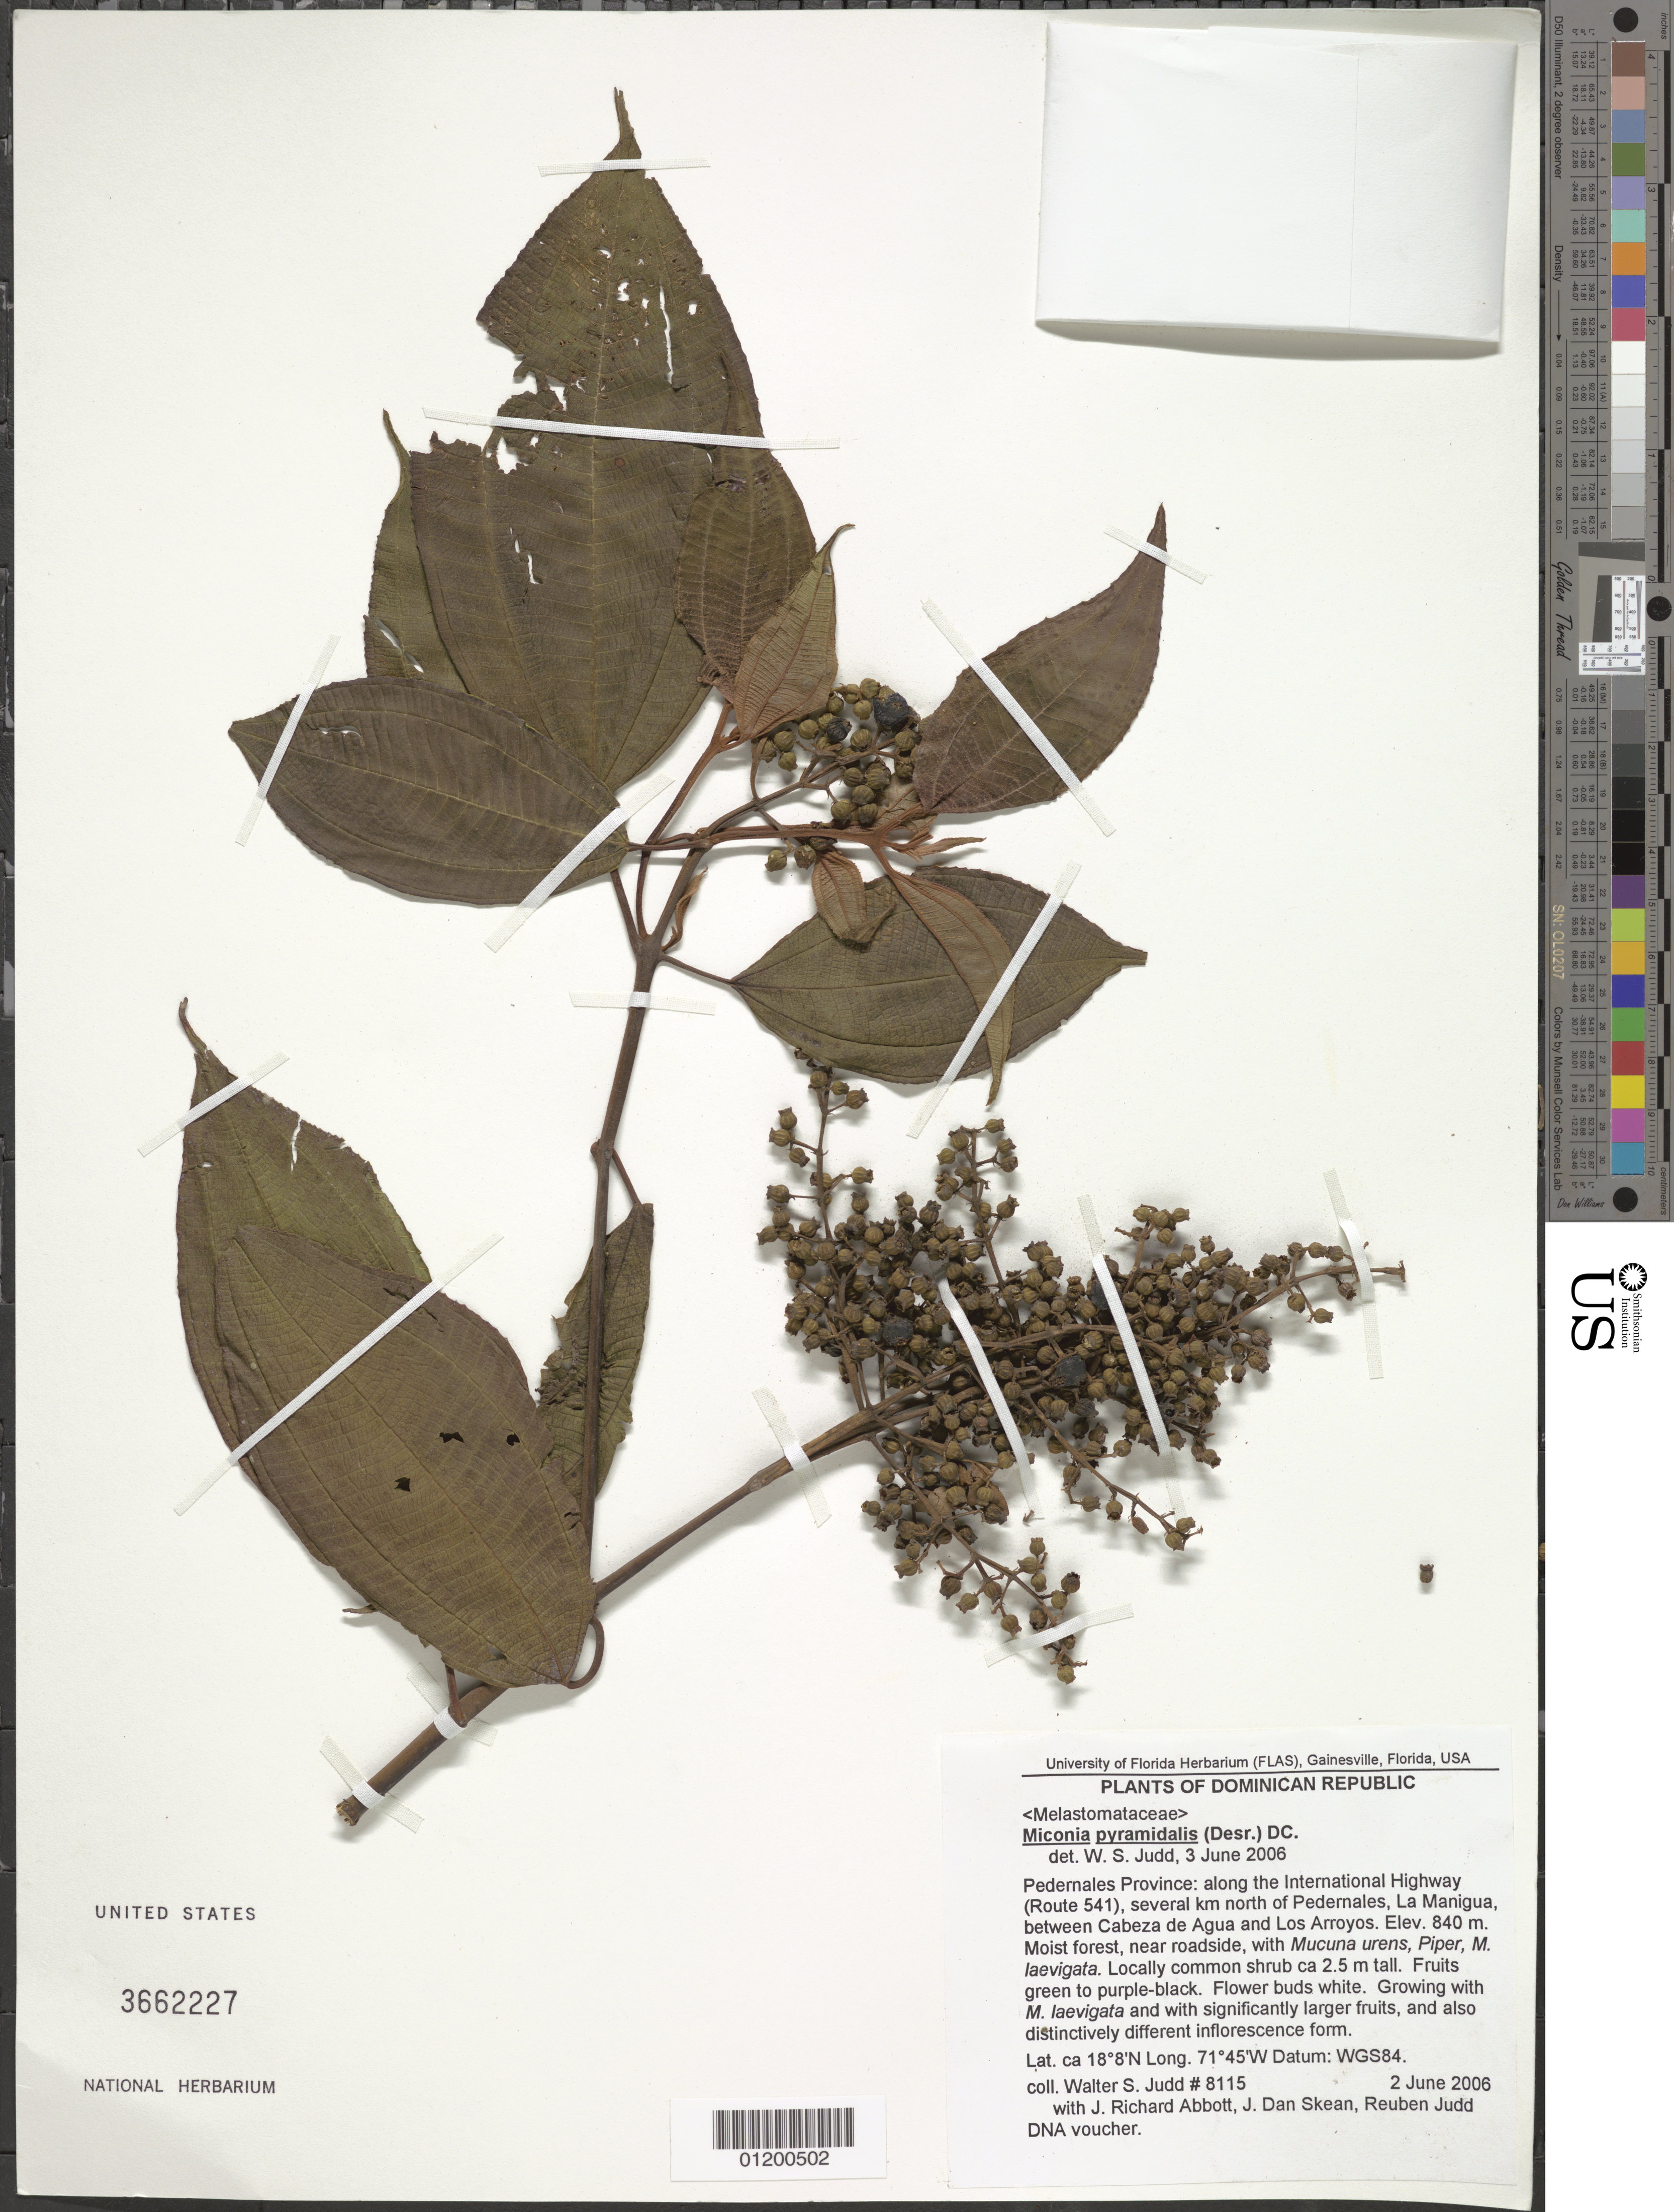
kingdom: Plantae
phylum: Tracheophyta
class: Magnoliopsida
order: Myrtales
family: Melastomataceae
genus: Miconia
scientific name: Miconia pyramidalis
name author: (Desr.) DC.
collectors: W. Judd, J. R. Abbott, D. Skean & R. Judd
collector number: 8115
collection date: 2006-06-02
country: Dominican Republic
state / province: Pedernales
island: Hispaniola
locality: Along the International Highway (Route 541), severla km N of Pedernales, La Manigua, between Cabeza de Agua and Los Arroyos.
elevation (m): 840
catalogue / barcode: US 3662227